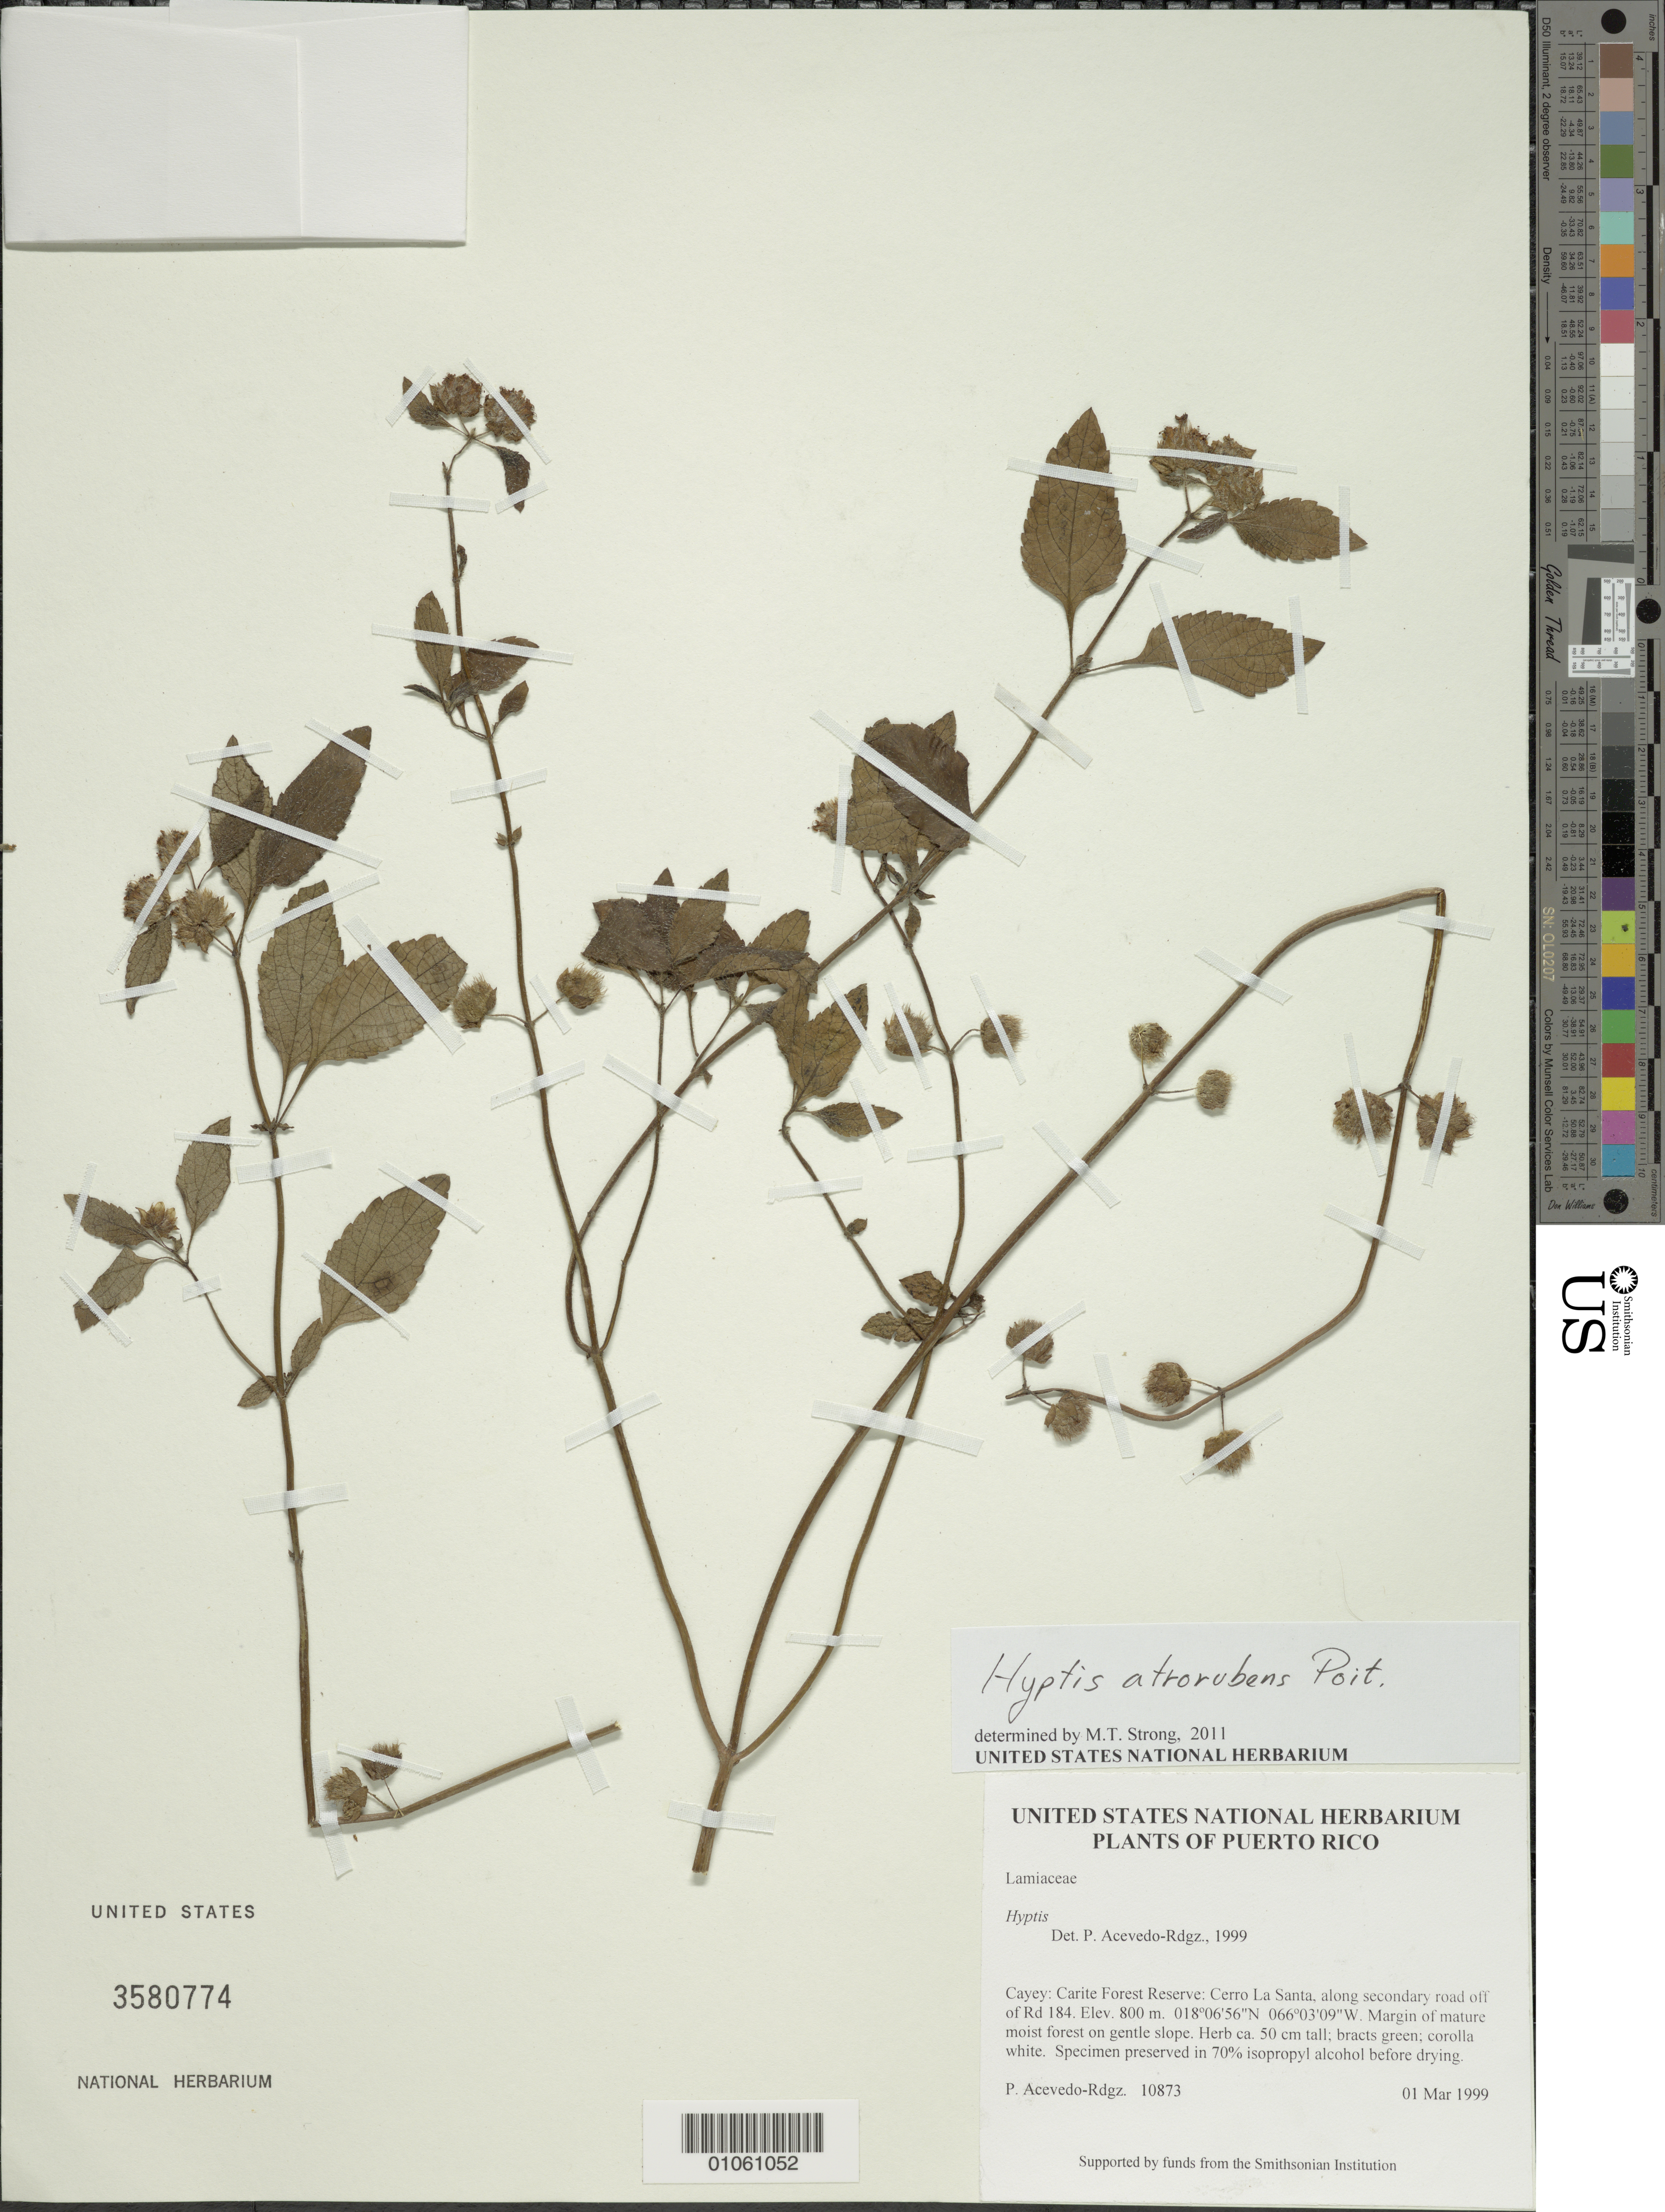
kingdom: Plantae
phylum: Tracheophyta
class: Magnoliopsida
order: Lamiales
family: Lamiaceae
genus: Hyptis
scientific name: Hyptis atrorubens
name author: Poit.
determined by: Strong, M. T., (US), Smithsonian Institution - National Museum of Natural History (UNITED STATES)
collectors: P. Acevedo-Rodr.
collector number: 10873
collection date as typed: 01 Mar 1999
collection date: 1999-03-01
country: Puerto Rico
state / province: San Lorenzo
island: Puerto Rico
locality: Cayey: Carite Forest Reserve: Cerro La Santa, along secondary road off of Rd 184.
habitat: Margin of mature moist forest on gentle slope.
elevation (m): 800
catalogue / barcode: US 3580774